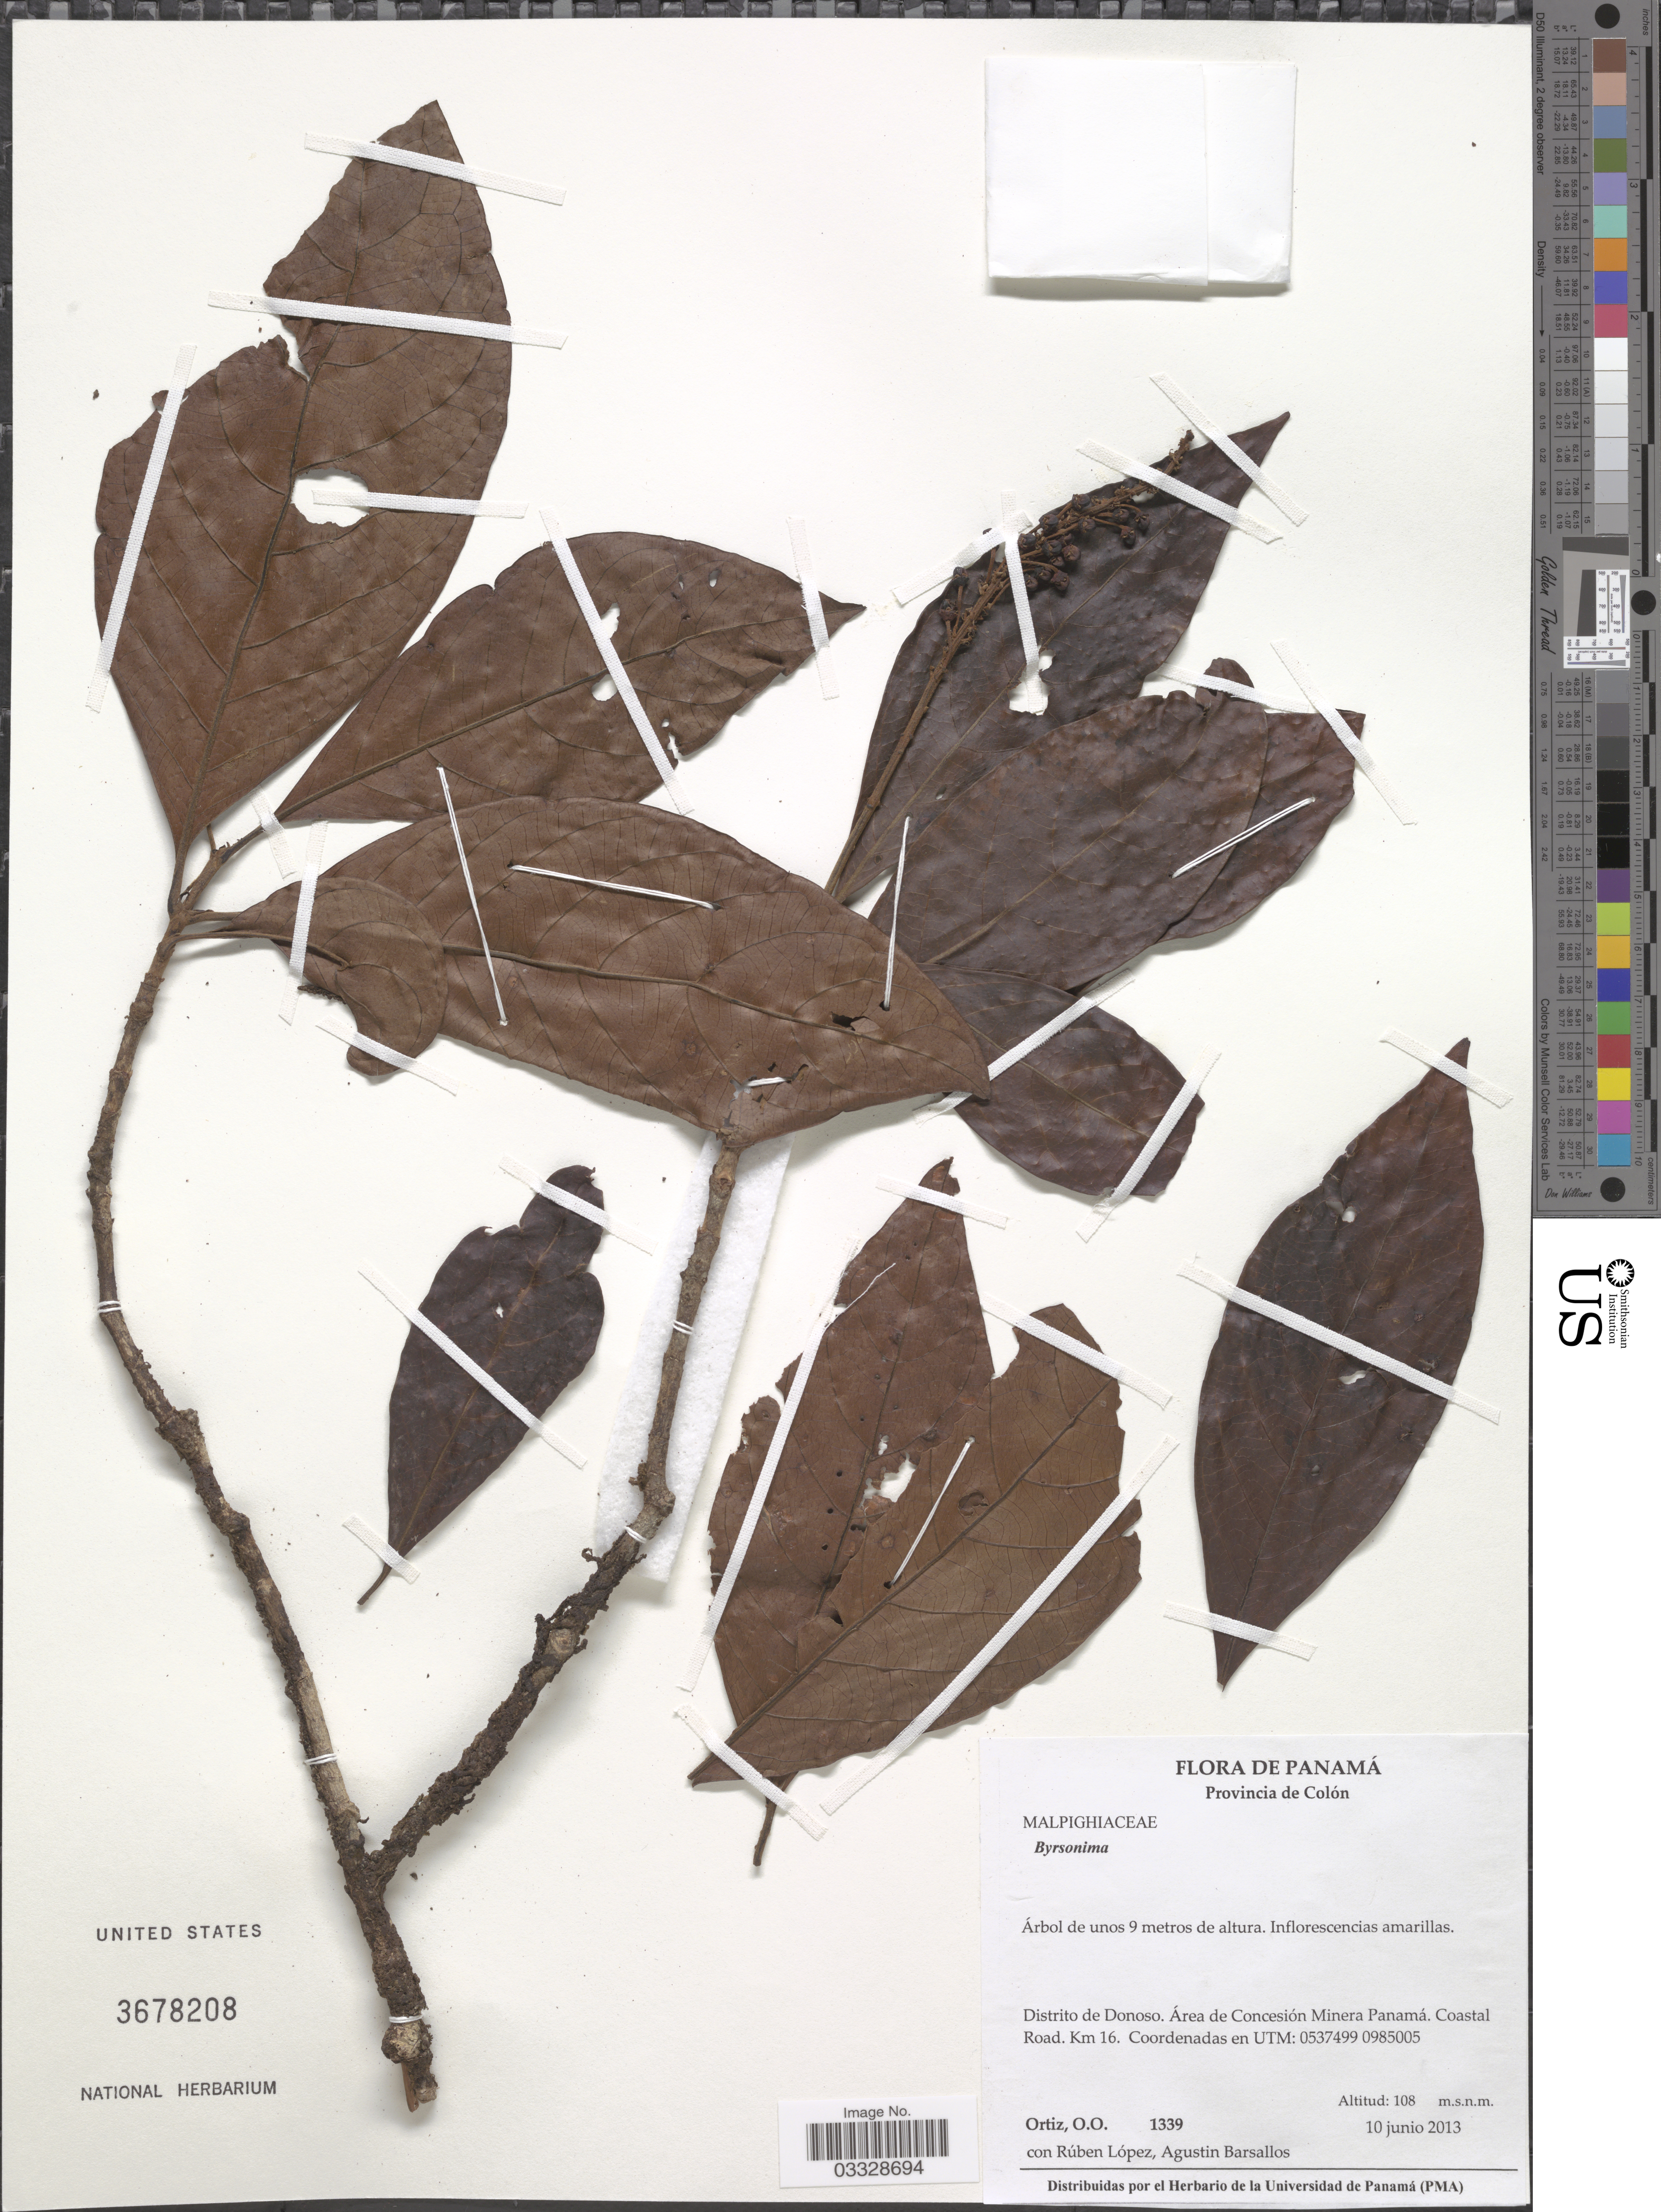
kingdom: Plantae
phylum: Tracheophyta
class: Magnoliopsida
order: Malpighiales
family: Malpighiaceae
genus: Byrsonima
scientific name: Byrsonima sp.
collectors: O. O. Ortiz, R. Lopez & A. Barsallos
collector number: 1339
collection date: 2013-06-10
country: Panama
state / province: Colón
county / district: Donoso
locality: Distrito de Donoso. Área de Concesión Minera Panamá. Coastal Road. Km 16.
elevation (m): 108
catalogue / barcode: US 3678208